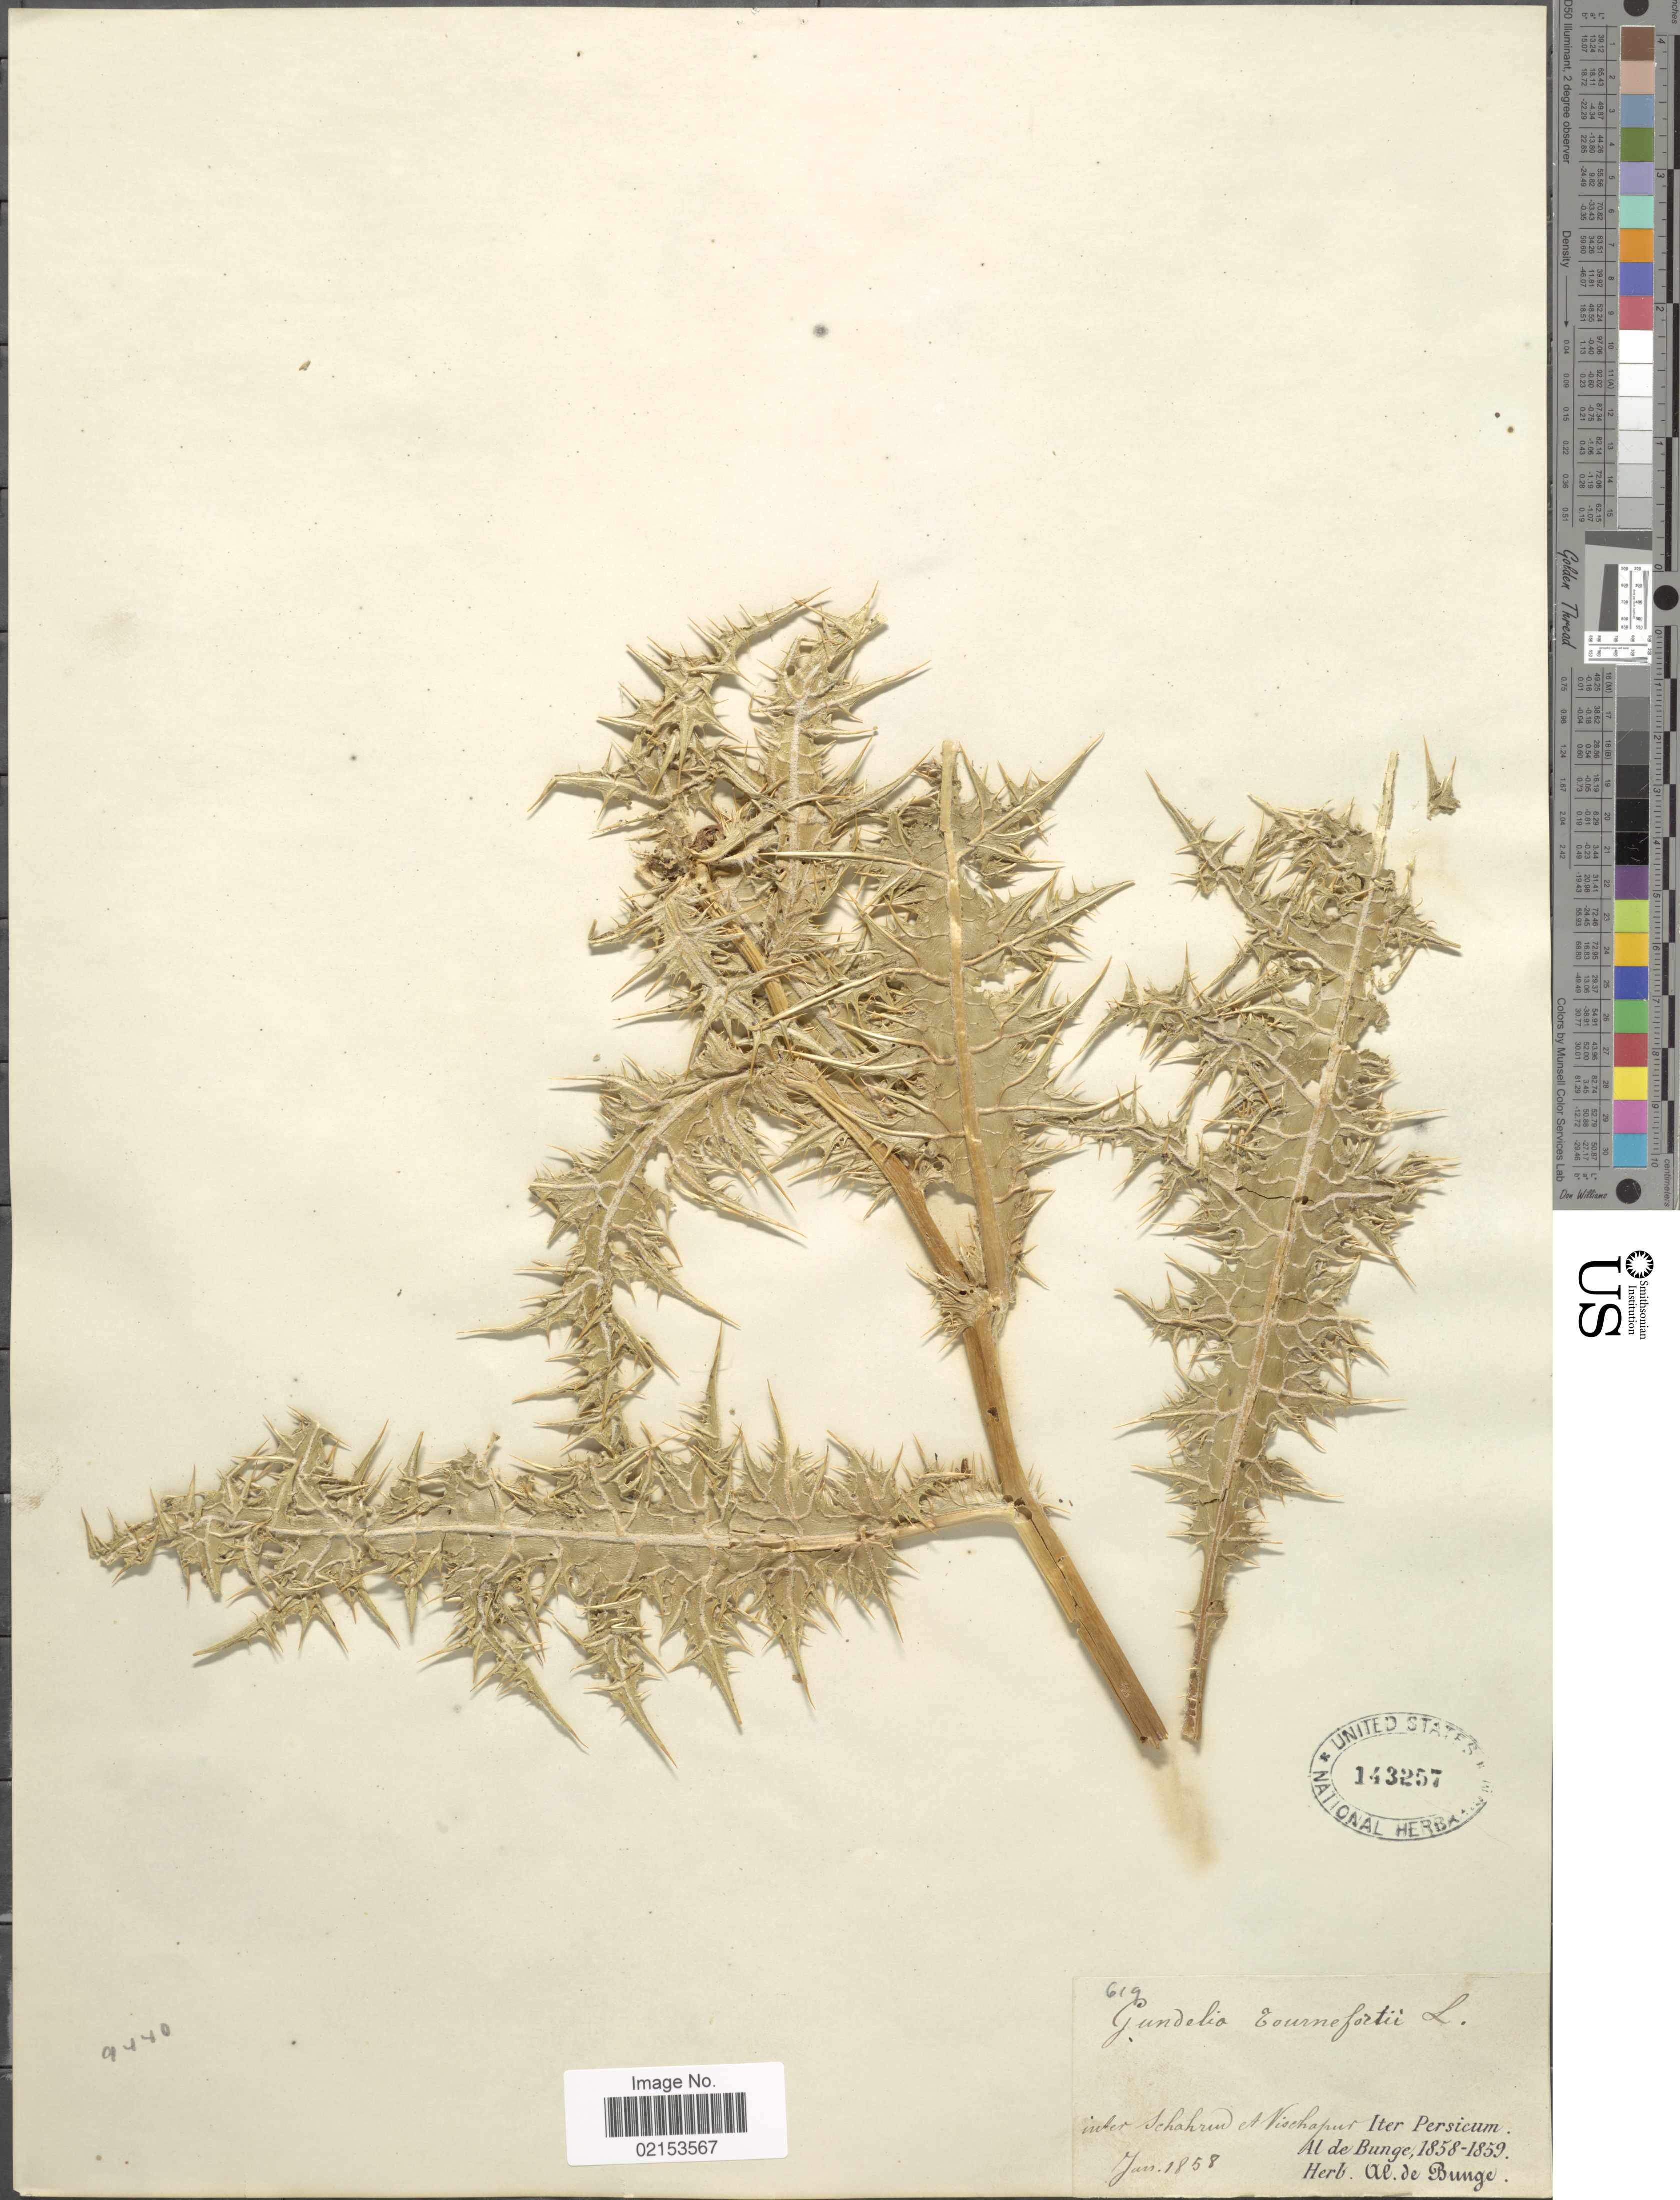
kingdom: Plantae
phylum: Tracheophyta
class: Magnoliopsida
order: Asterales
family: Asteraceae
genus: Gundelia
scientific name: Gundelia tournefortii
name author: L.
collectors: A. de Bunge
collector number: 619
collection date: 1858-06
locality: Inter Schahrun a Nishapur iter Persicum. [interpreted]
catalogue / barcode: US 143257